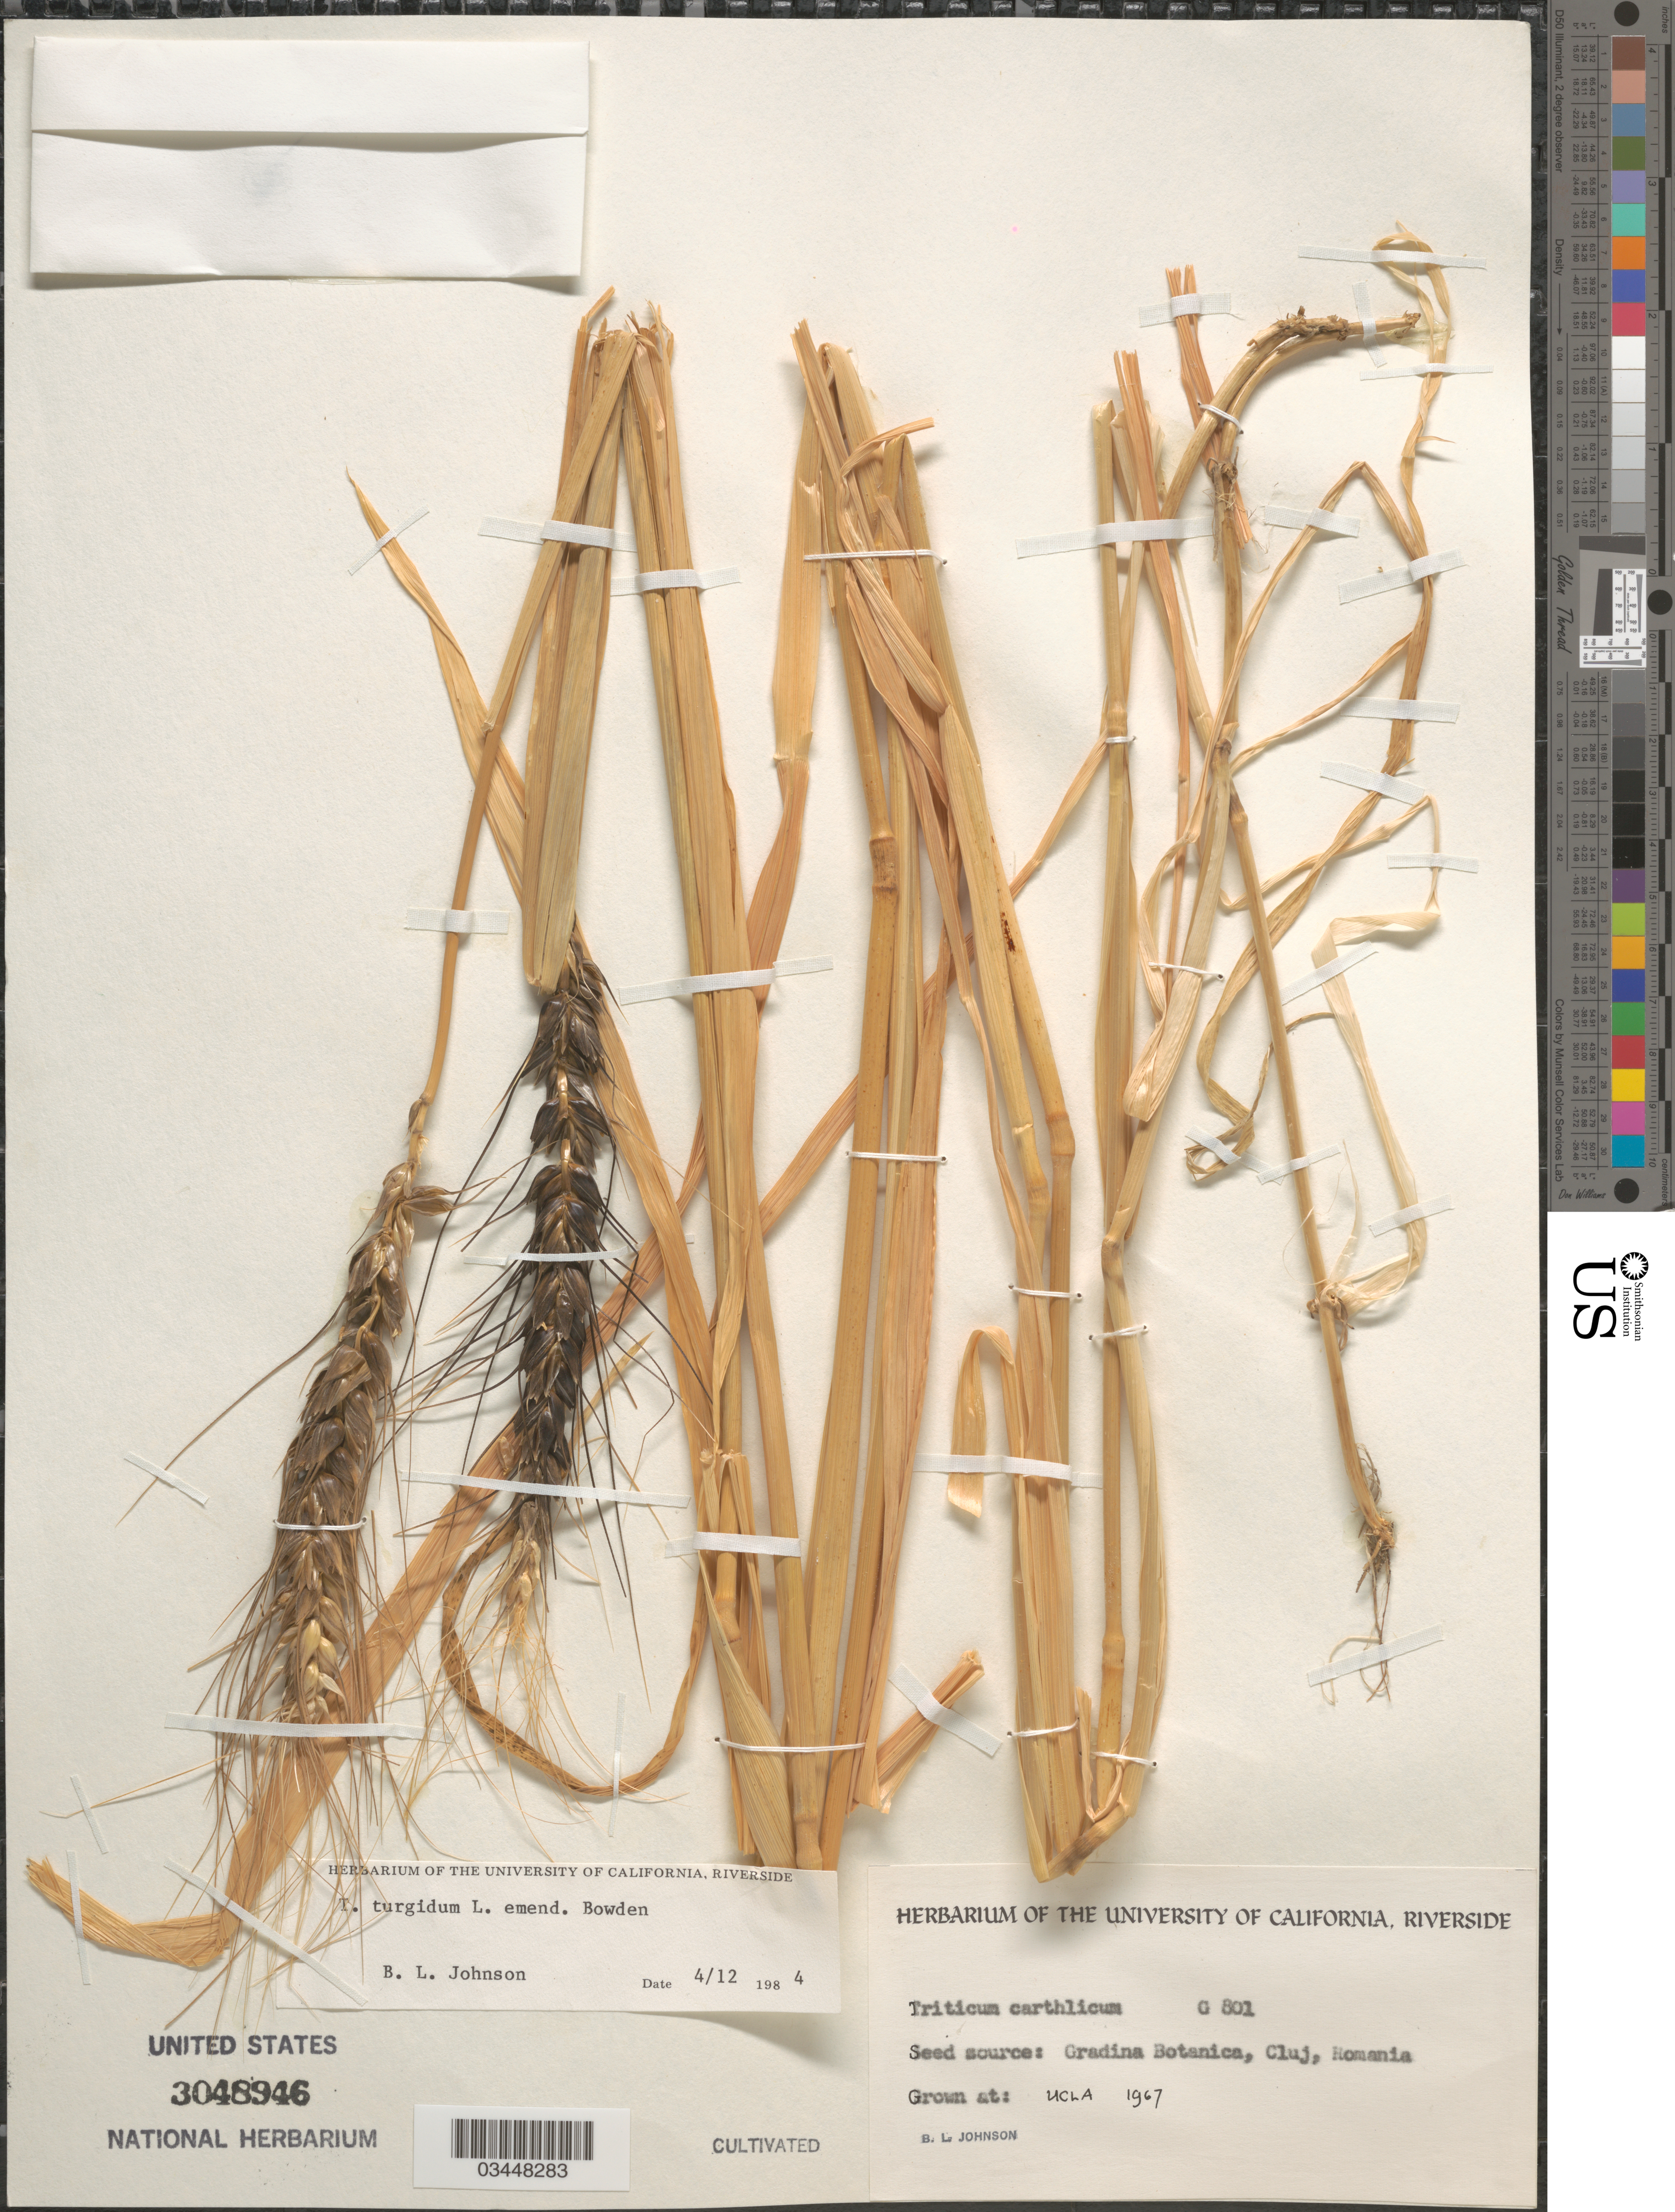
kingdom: Plantae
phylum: Tracheophyta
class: Liliopsida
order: Poales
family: Poaceae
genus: Triticum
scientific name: Triticum turgidum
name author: L.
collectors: B. Johnson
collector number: G801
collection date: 1967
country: United States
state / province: California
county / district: Los Angeles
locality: UCLA.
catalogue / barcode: US 3048946